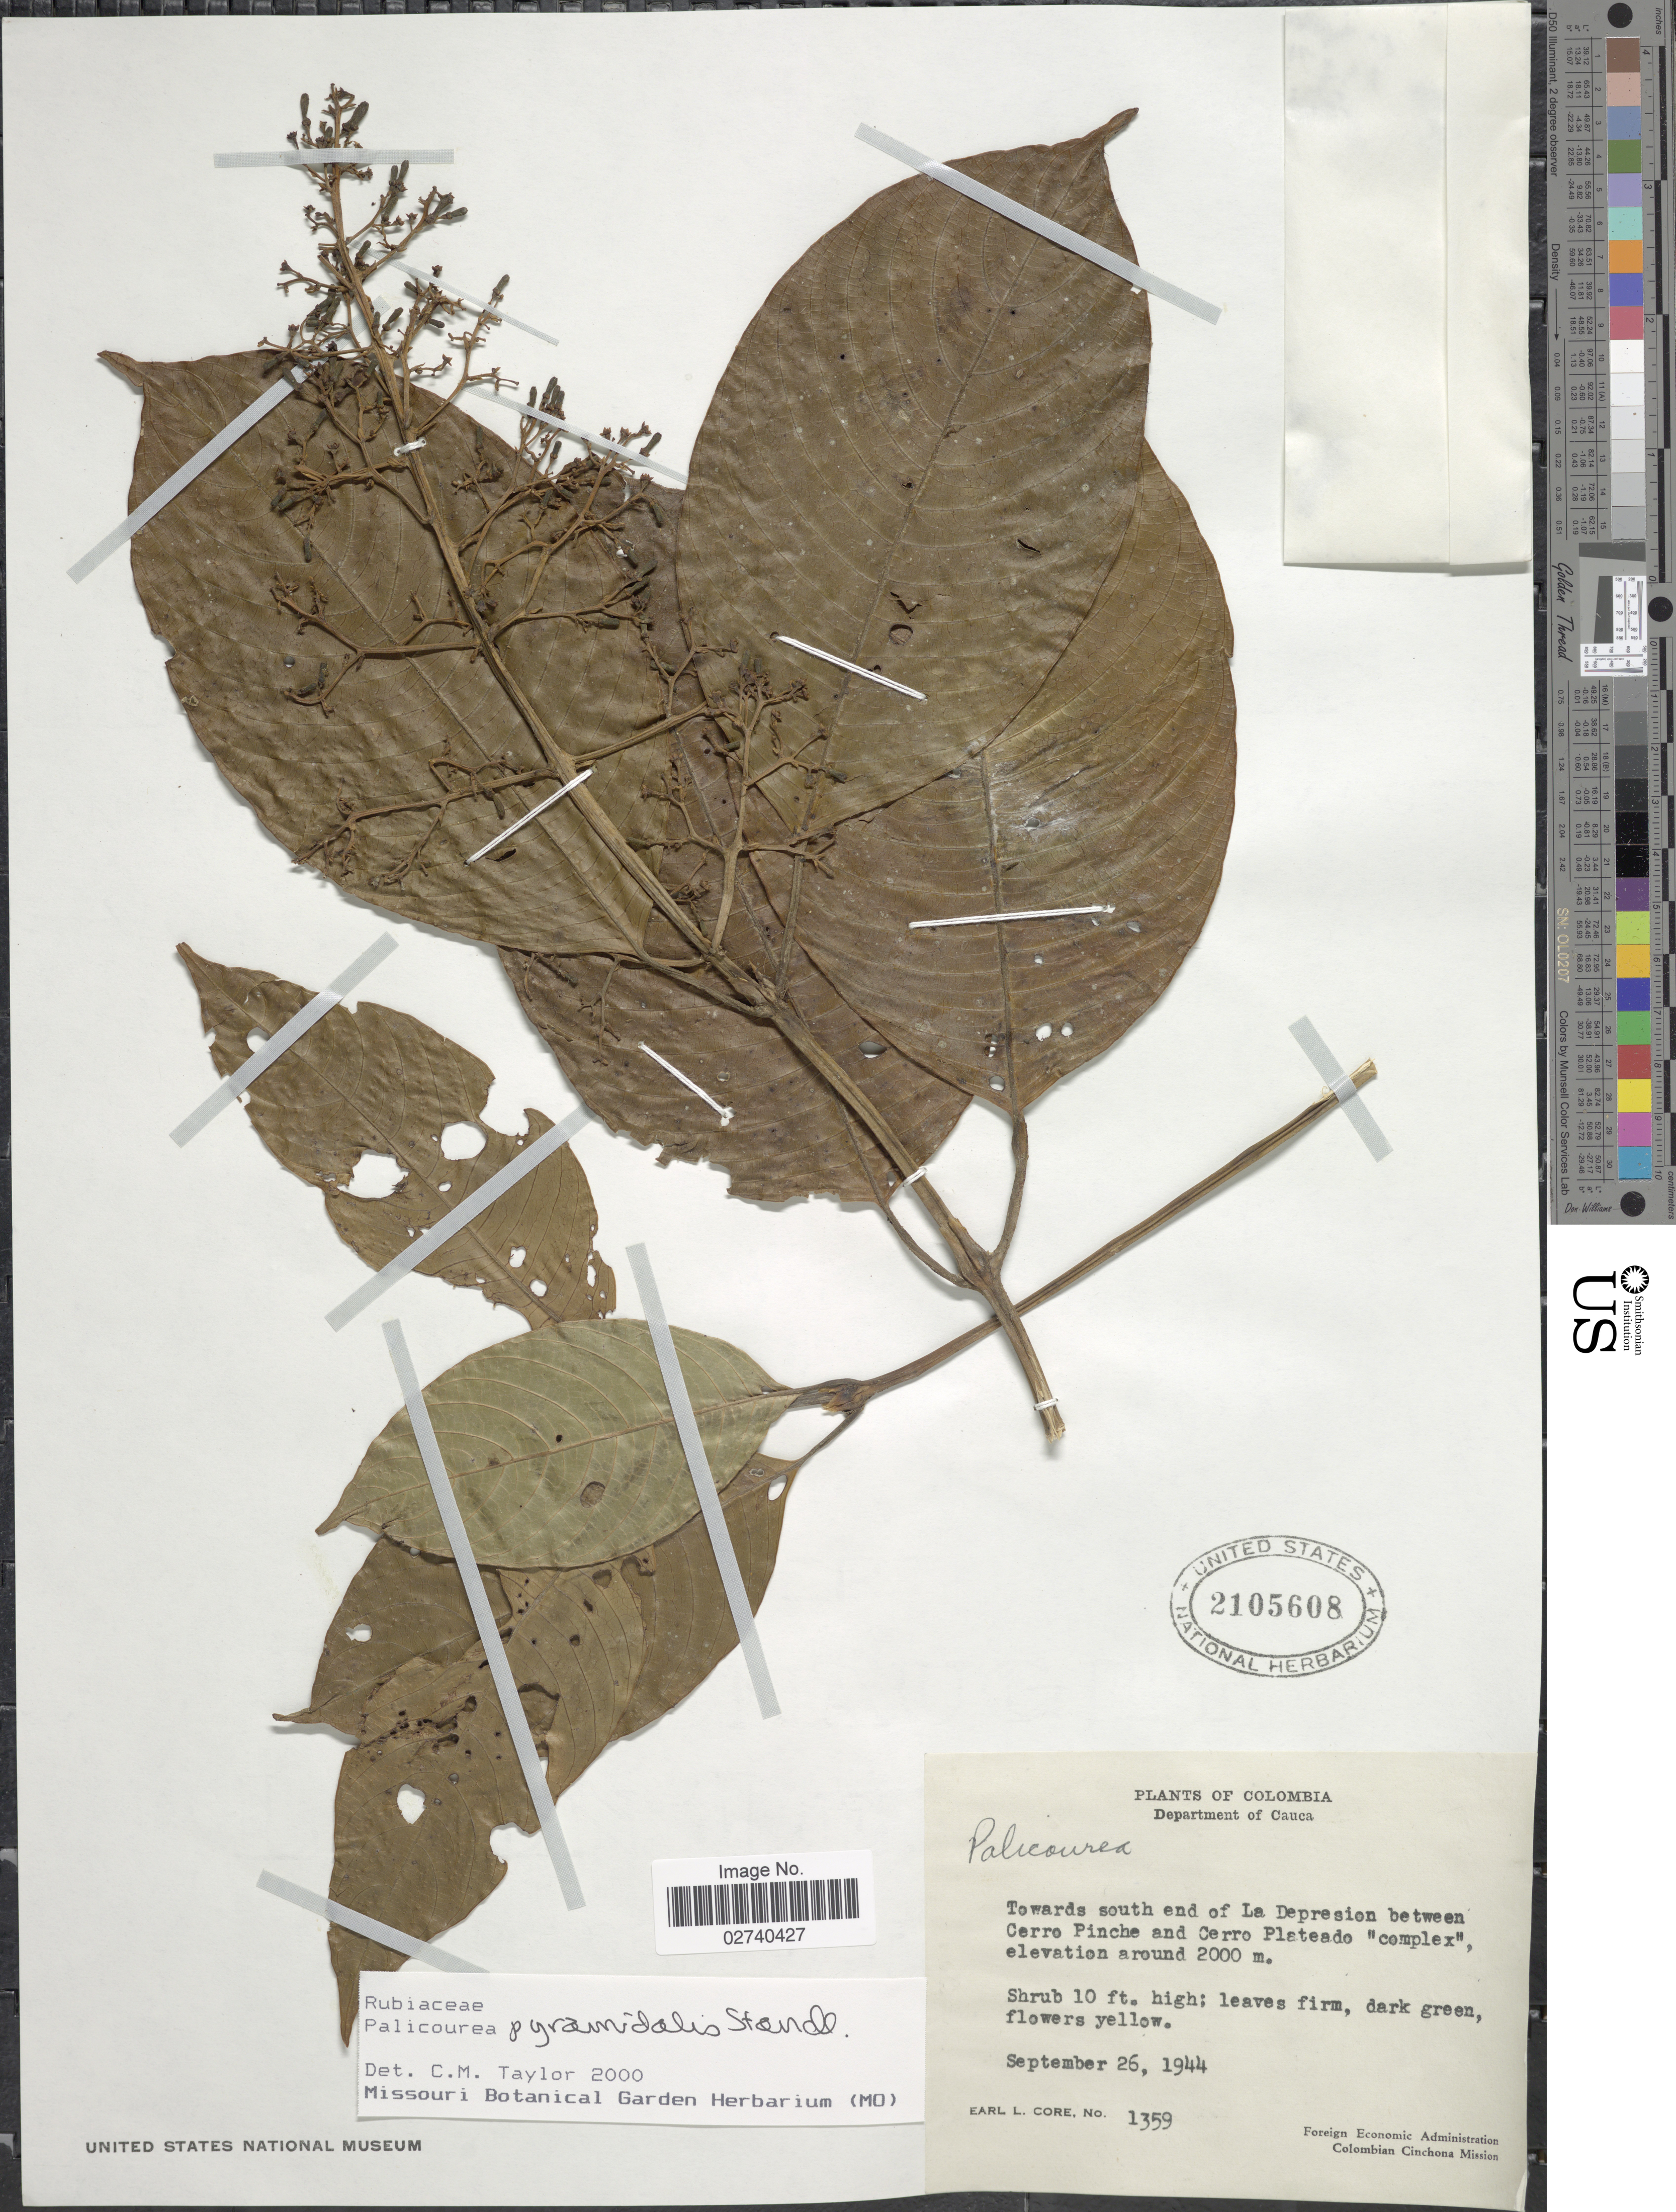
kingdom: Plantae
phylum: Tracheophyta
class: Magnoliopsida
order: Gentianales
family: Rubiaceae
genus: Palicourea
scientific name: Palicourea pyramidalis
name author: Standl.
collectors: E. L. Core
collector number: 1359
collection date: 1944-09-26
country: Colombia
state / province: Cauca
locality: Department of Cauca. Towards south end of La Depresion between Cerro Pinche and Cerro Plateado "complex".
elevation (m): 2000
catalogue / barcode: US 2105608